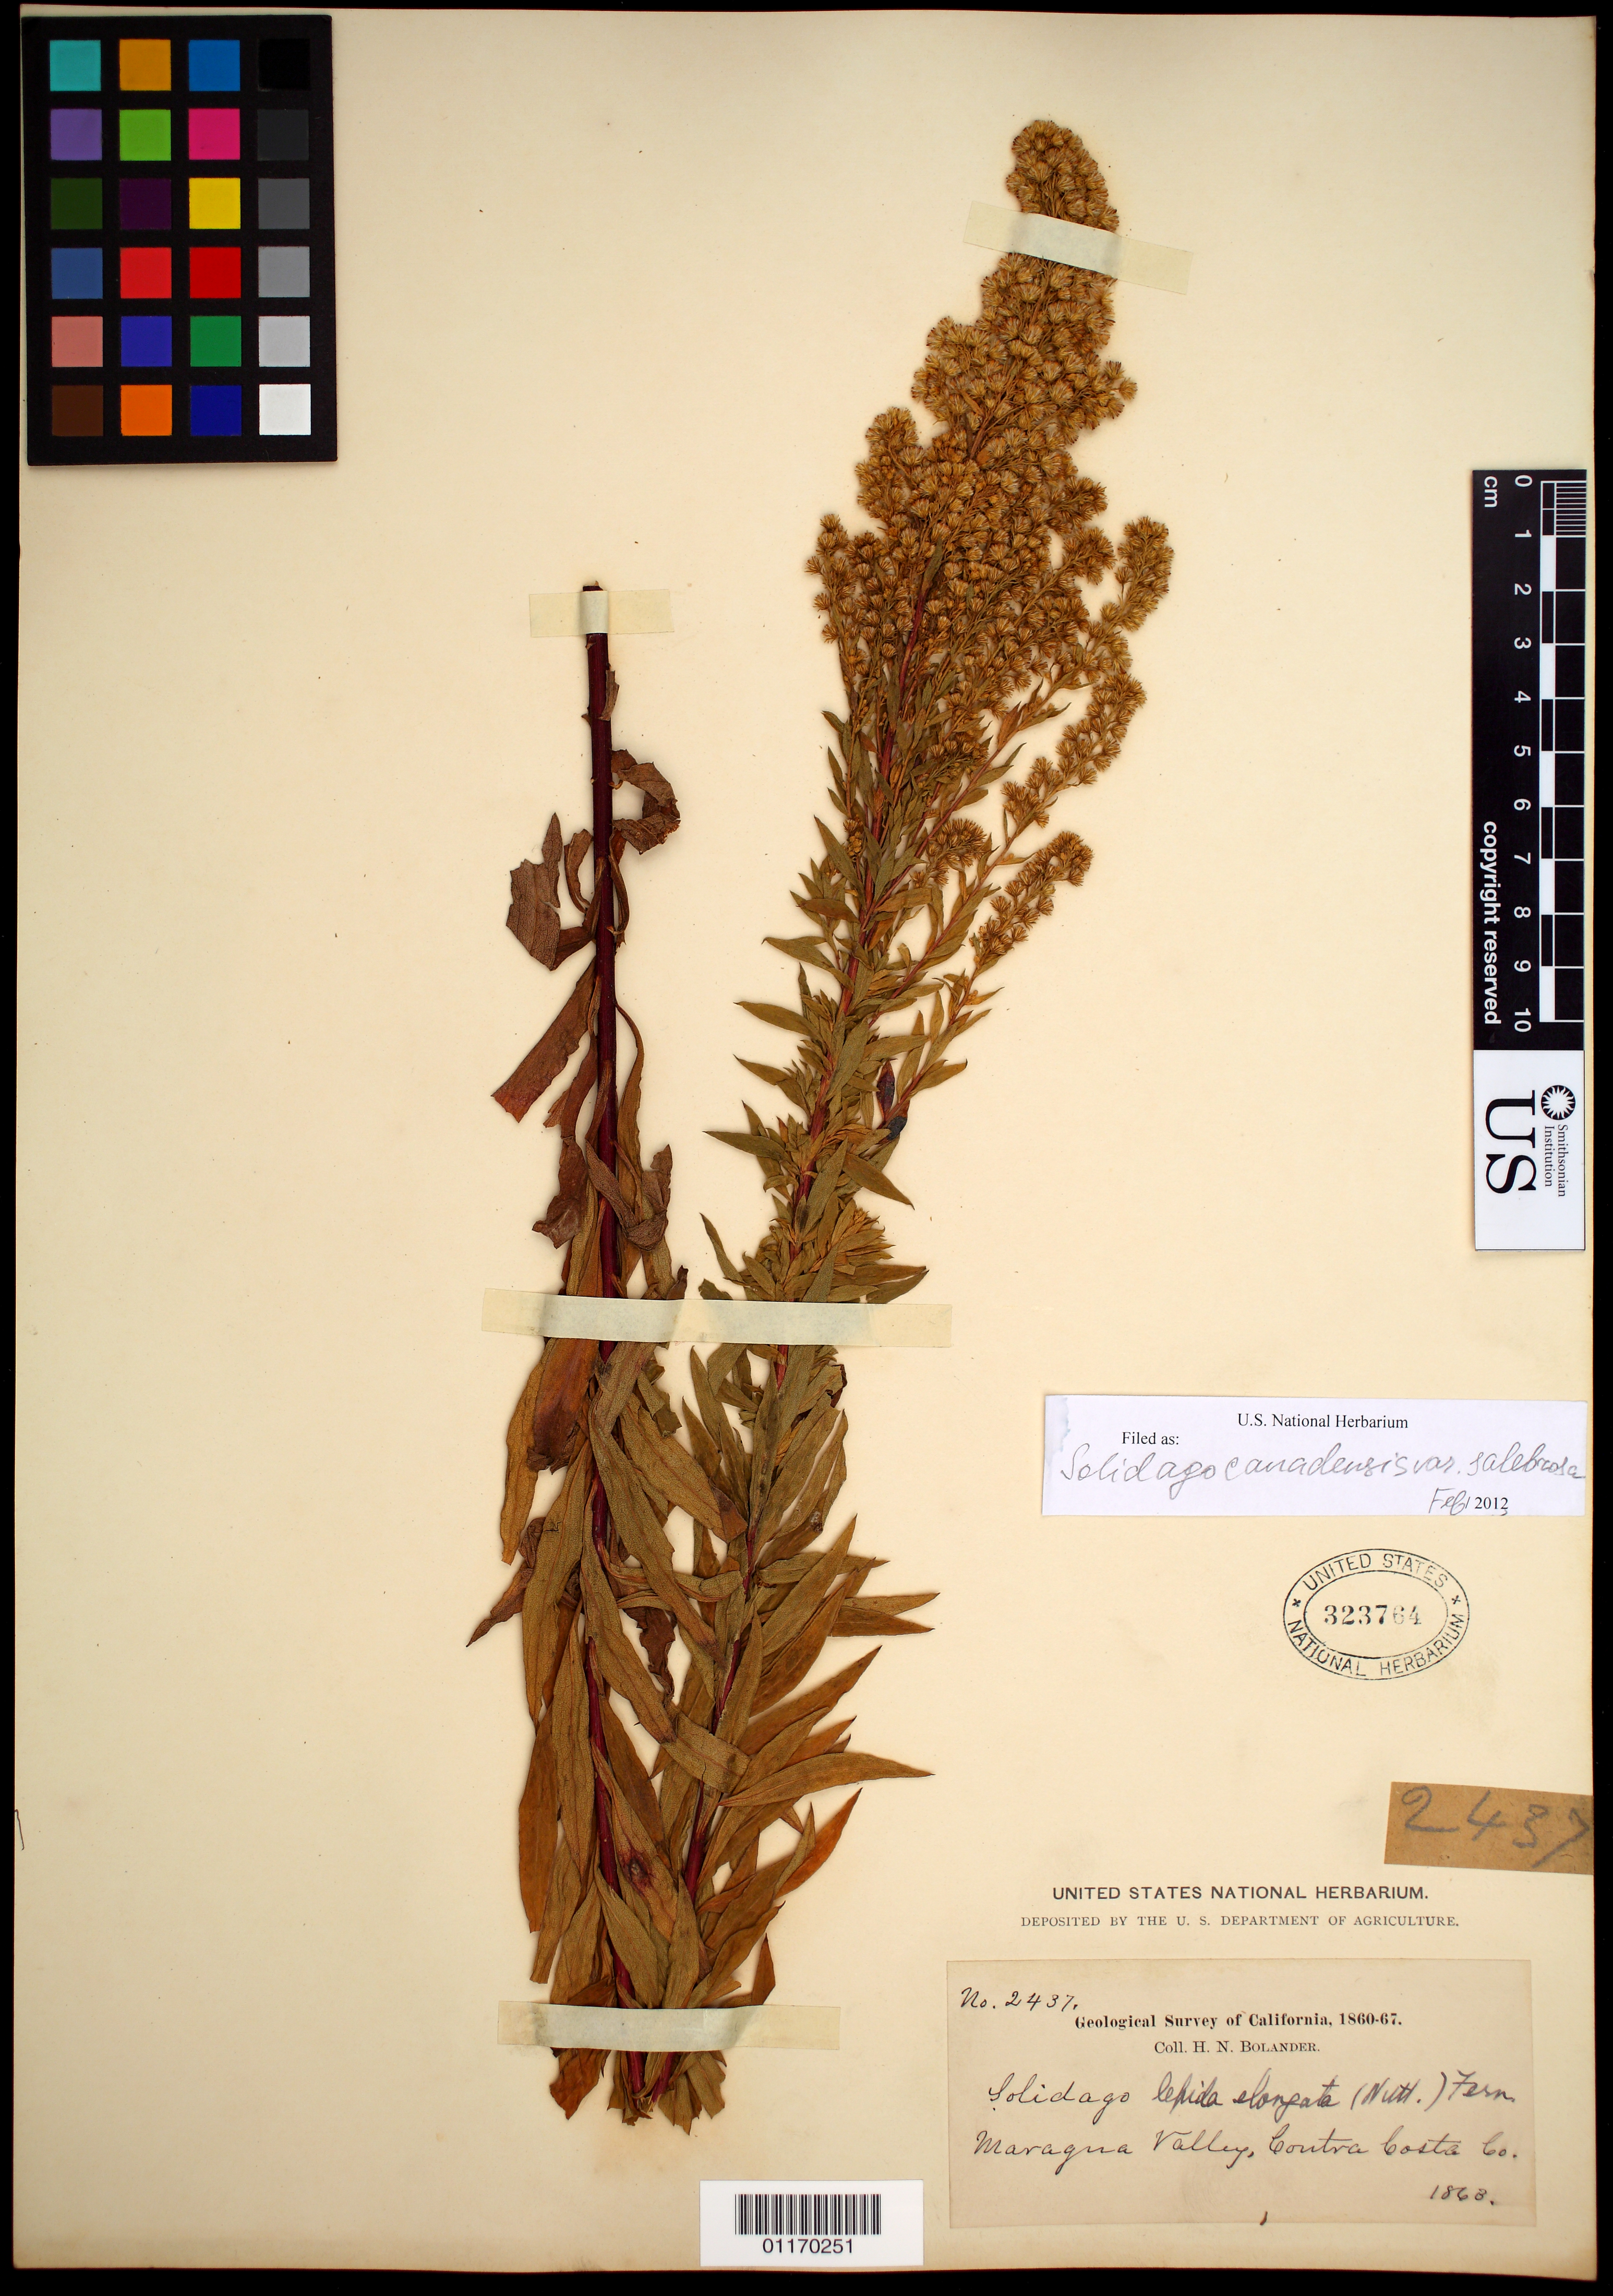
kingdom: Plantae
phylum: Tracheophyta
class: Magnoliopsida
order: Asterales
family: Asteraceae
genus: Solidago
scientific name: Solidago canadensis var. salebrosa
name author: (Piper) M.E. Jones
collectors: H. Bolander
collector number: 2437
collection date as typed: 1863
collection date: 1863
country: United States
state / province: California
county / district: Contra Costa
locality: Maragna Valley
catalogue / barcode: US 323764